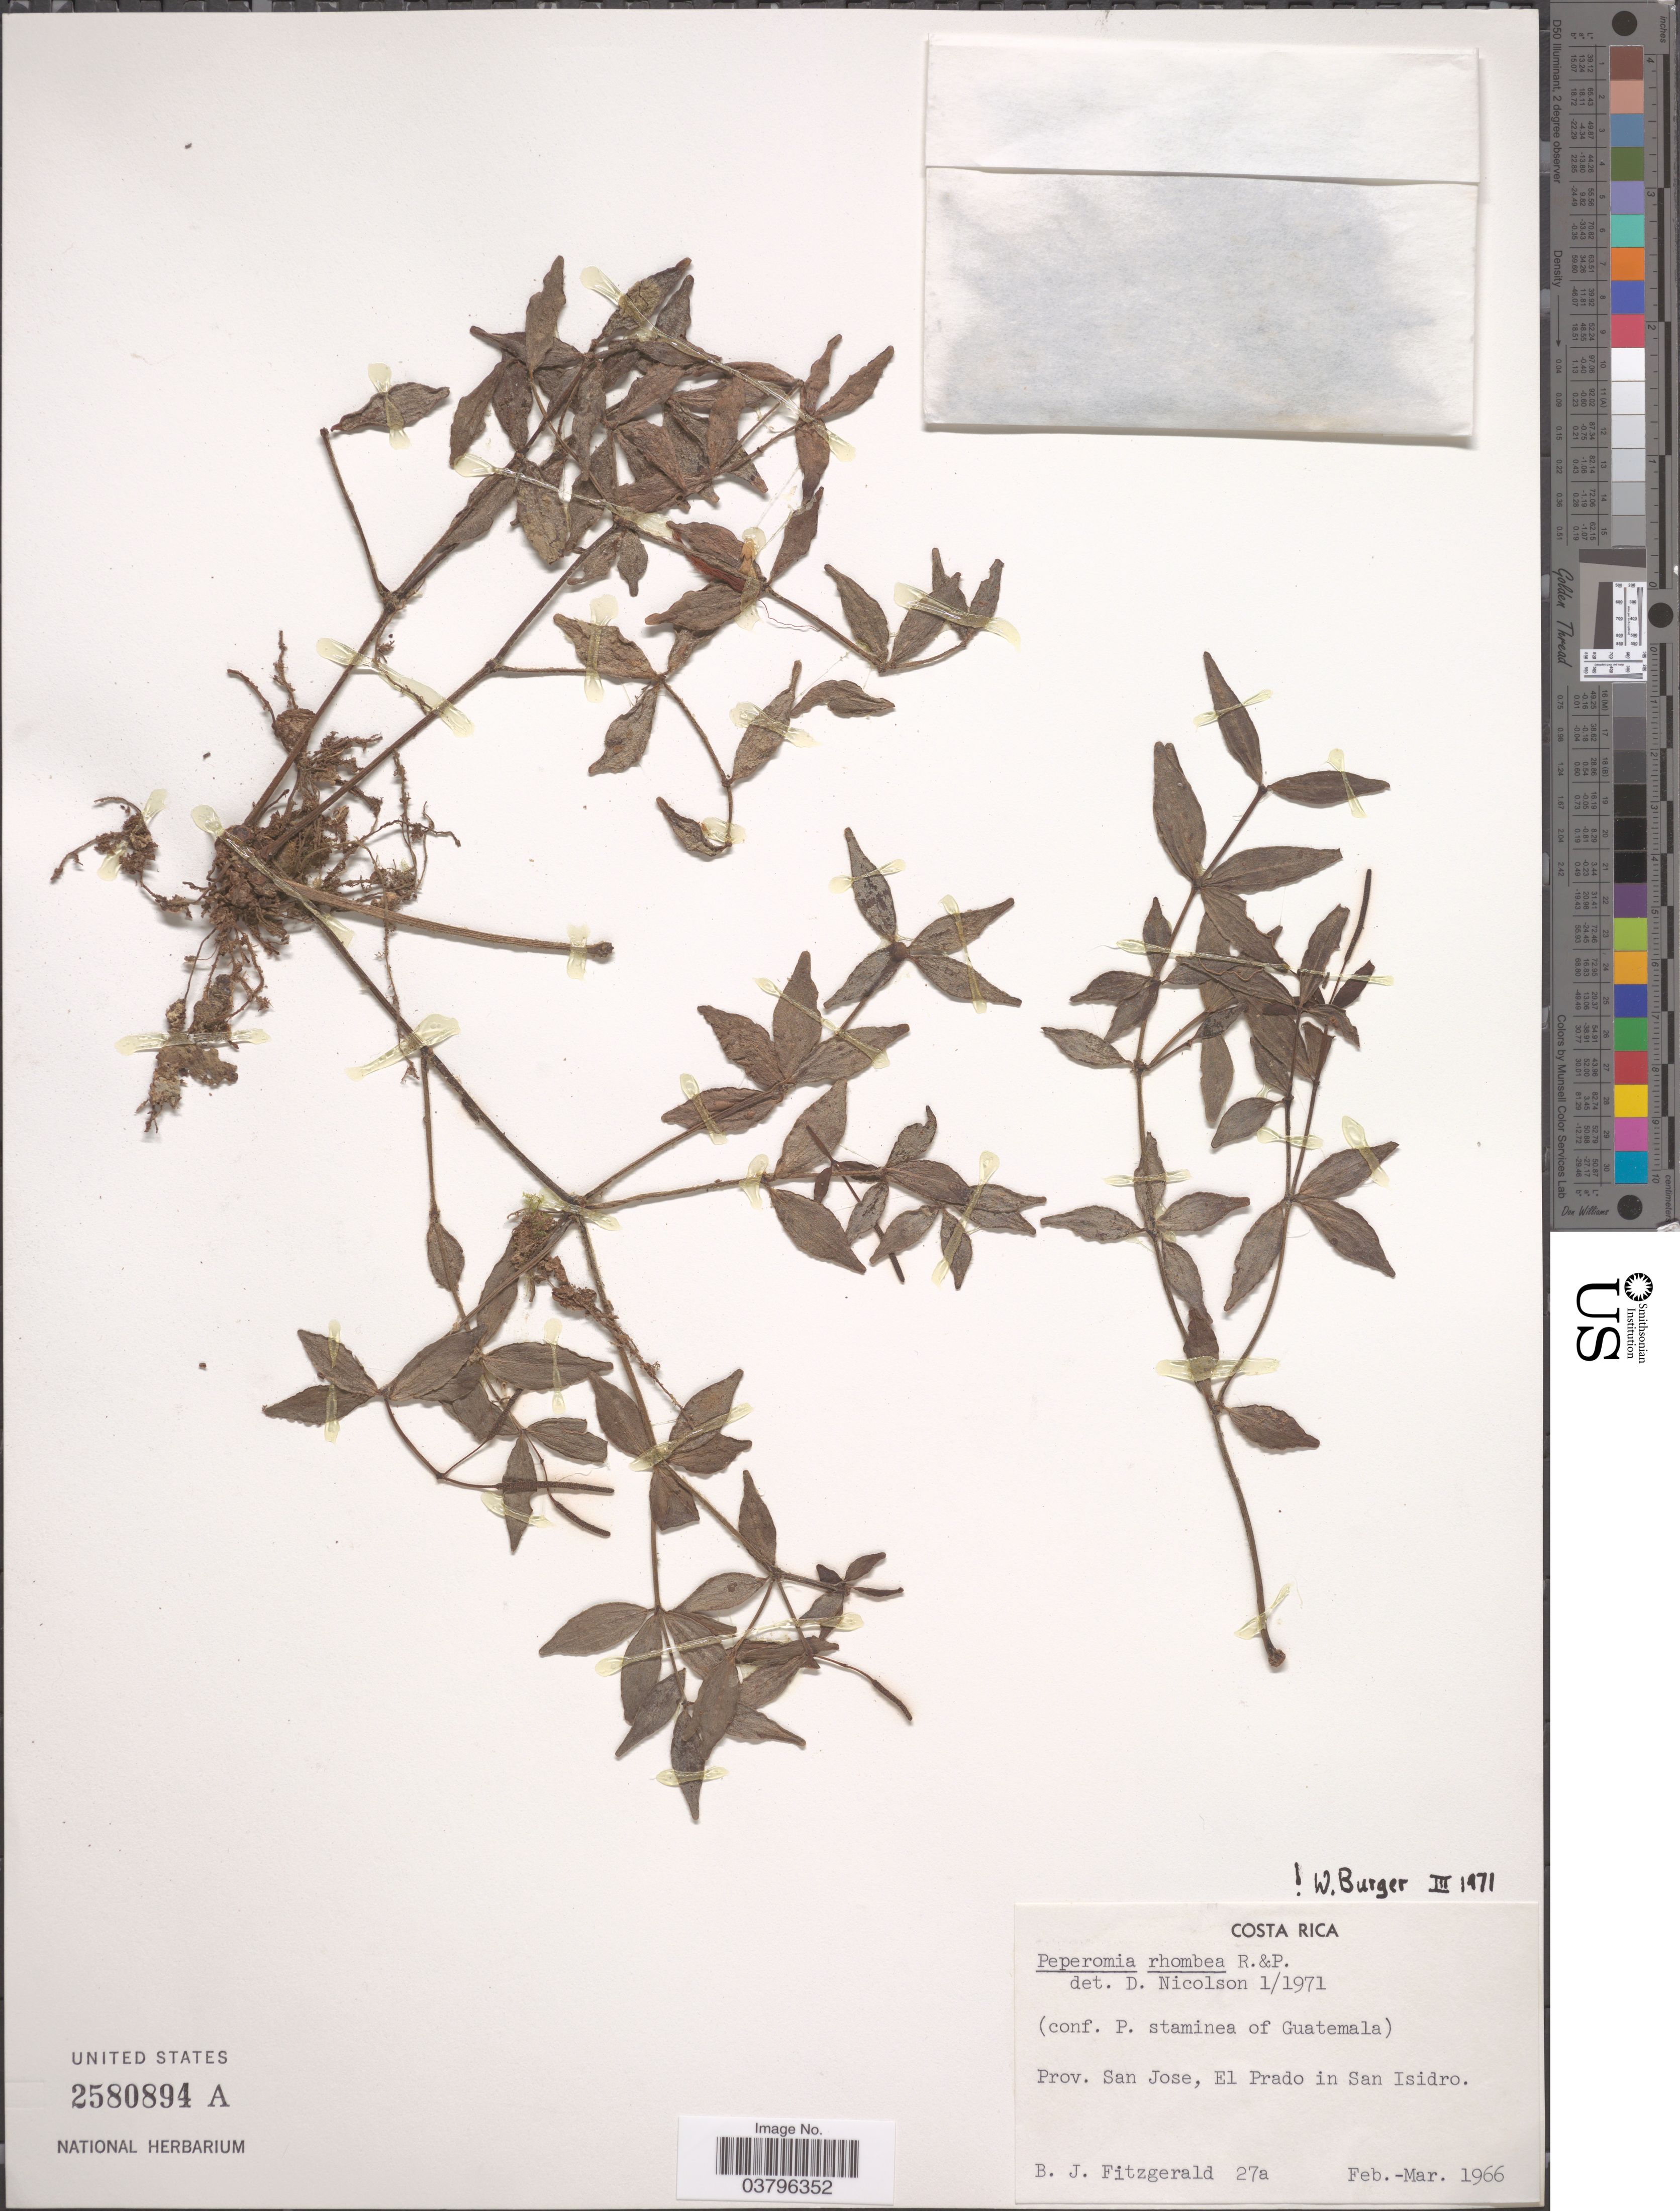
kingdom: Plantae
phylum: Tracheophyta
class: Magnoliopsida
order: Piperales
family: Piperaceae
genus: Peperomia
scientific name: Peperomia rhombea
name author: Ruiz & Pav.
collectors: B. Fitzgerald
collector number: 27a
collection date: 1966-02/1966-03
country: Costa Rica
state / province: San José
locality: El Prado in San Isidro.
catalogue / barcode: US 2580894A